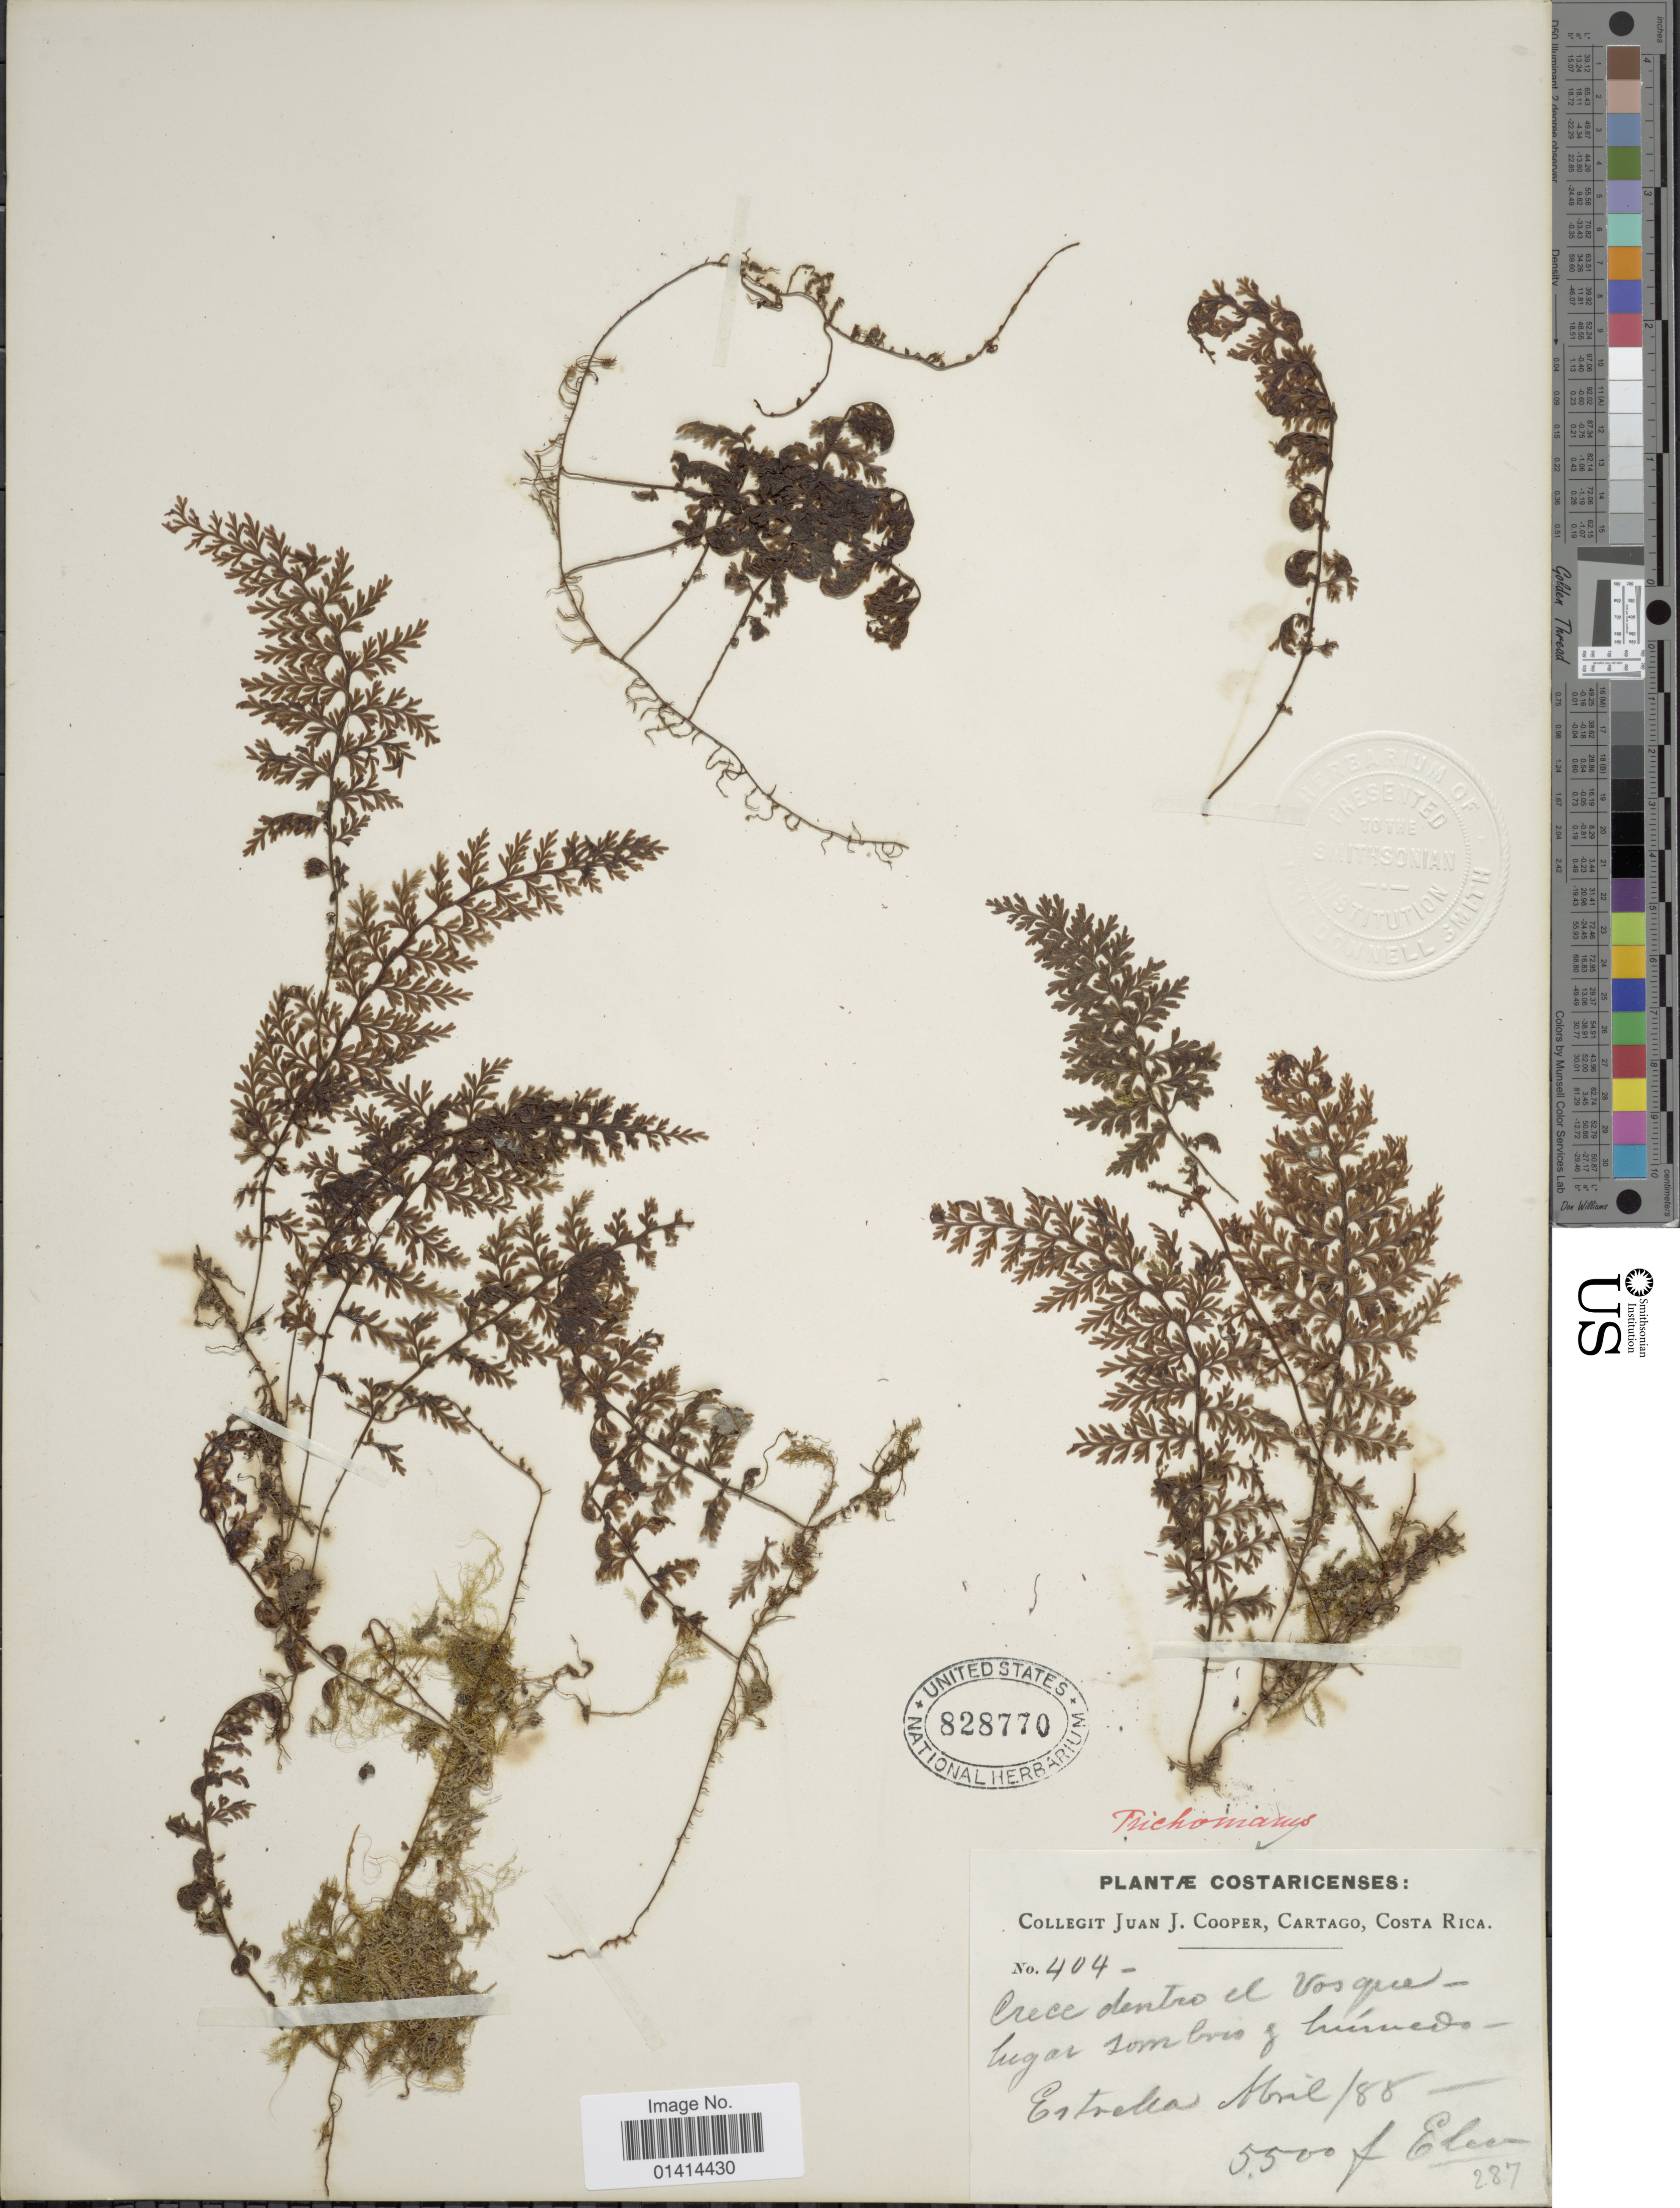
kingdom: Plantae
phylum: Tracheophyta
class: Polypodiopsida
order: Hymenophyllales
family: Hymenophyllaceae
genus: Hymenophyllum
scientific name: Hymenophyllum myriocarpum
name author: Hook.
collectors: J. J. Cooper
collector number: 404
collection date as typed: Transcribed d/m/y: /4/88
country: Costa Rica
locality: Estrella - lugar sombres y húmedo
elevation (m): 1676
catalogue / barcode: US 828770